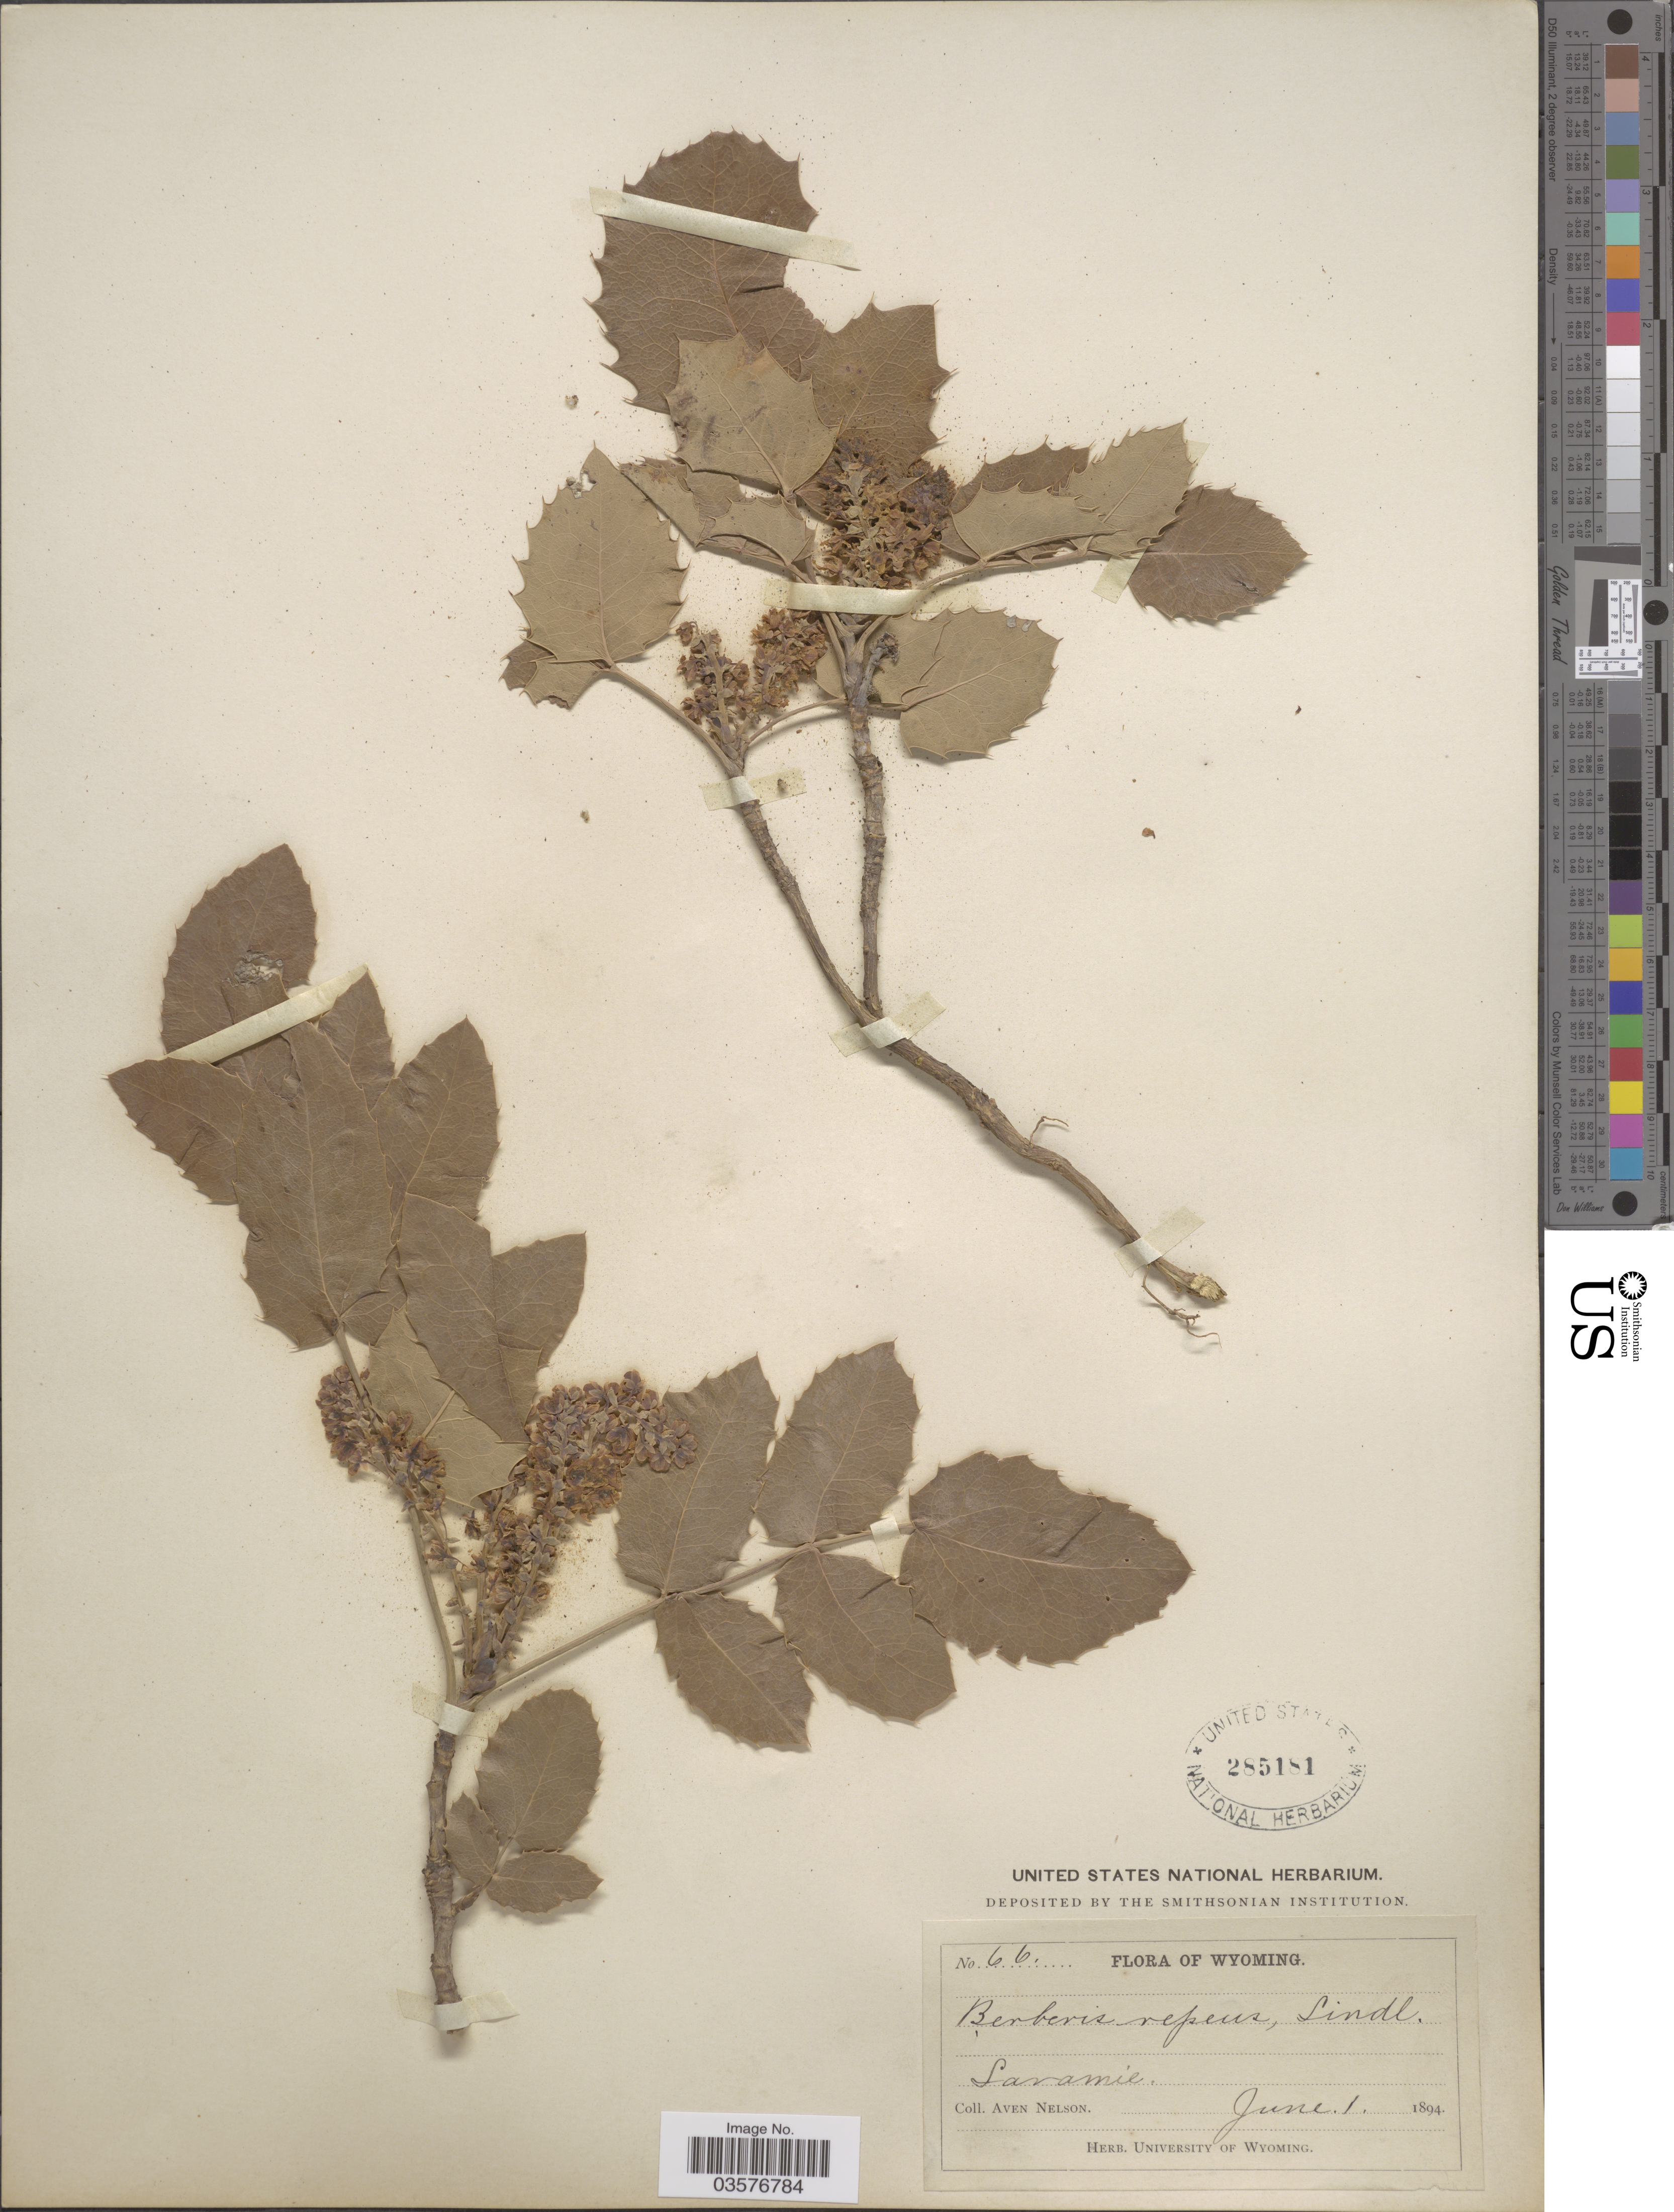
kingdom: Plantae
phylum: Tracheophyta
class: Magnoliopsida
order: Ranunculales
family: Berberidaceae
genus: Mahonia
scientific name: Mahonia repens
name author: (Lindl.) G. Don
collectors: A. Nelson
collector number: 66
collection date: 1894-06-01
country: United States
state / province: Wyoming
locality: Laramie.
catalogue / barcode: US 285181